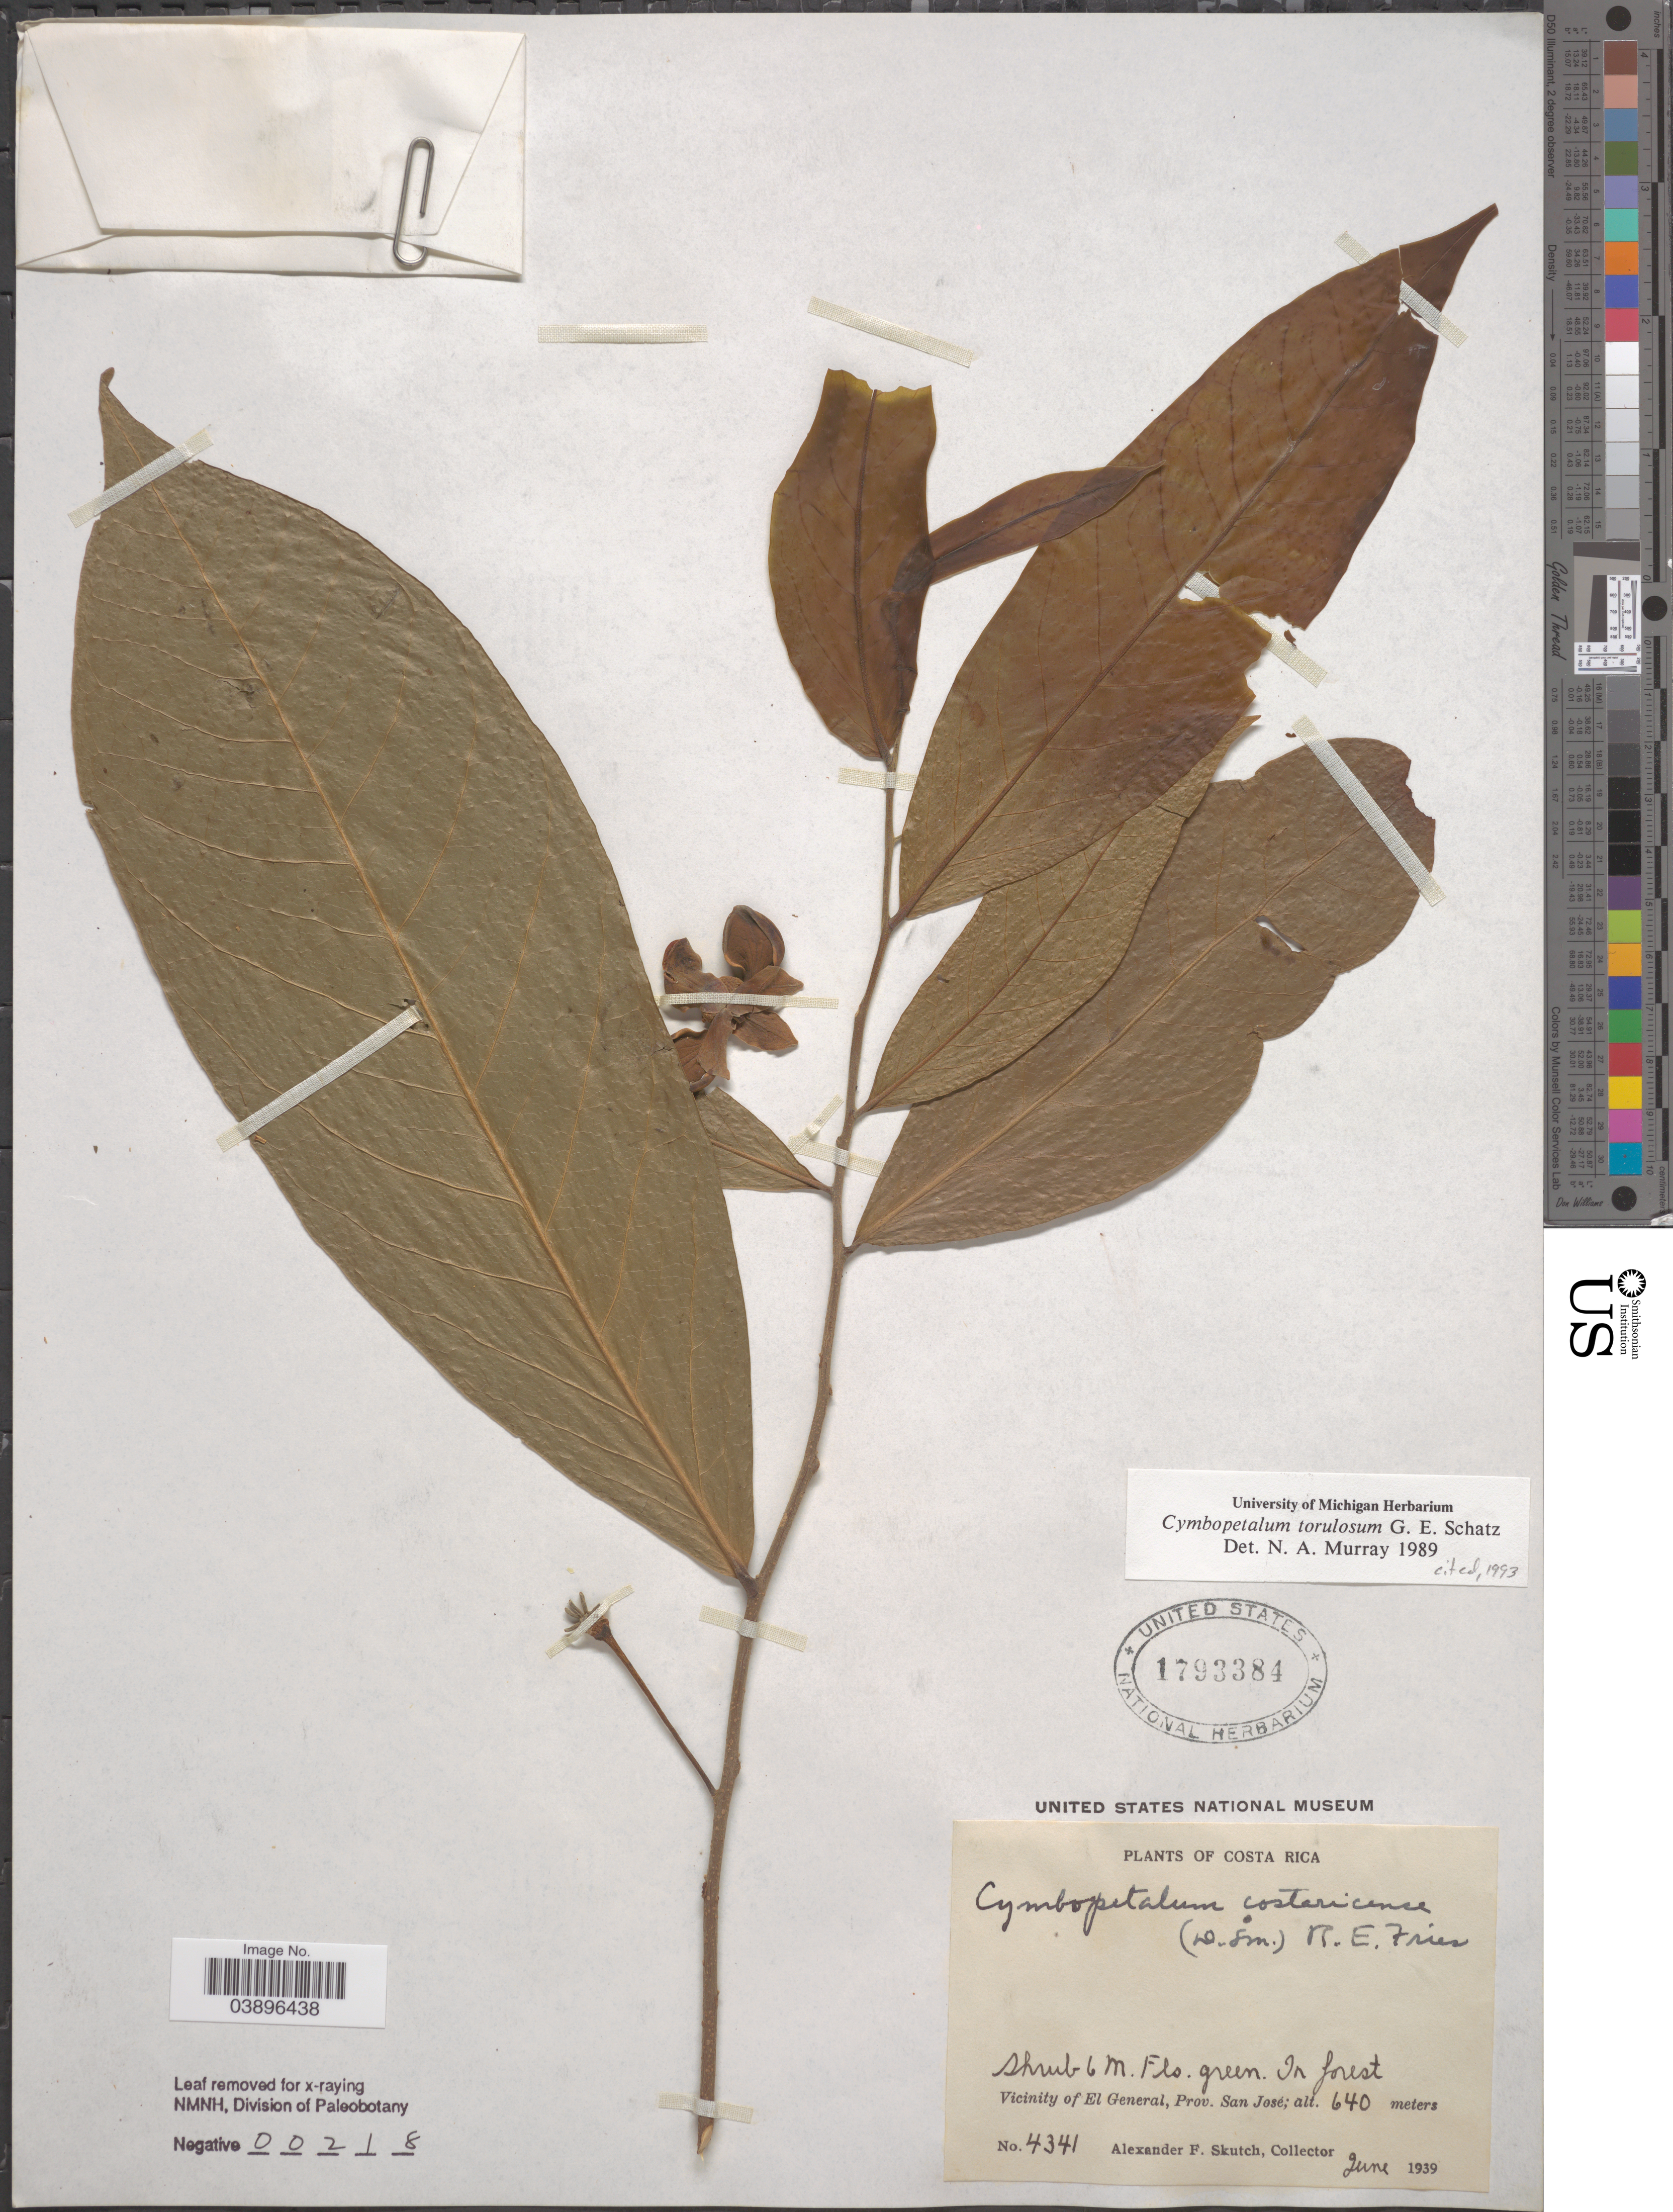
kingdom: Plantae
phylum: Tracheophyta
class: Magnoliopsida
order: Magnoliales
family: Annonaceae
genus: Cymbopetalum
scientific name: Cymbopetalum torulosum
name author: G.E. Schatz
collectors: A. F. Skutch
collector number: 4341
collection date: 1939-06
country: Costa Rica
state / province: San José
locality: Vicinity of El General.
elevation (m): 640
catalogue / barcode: US 1793384